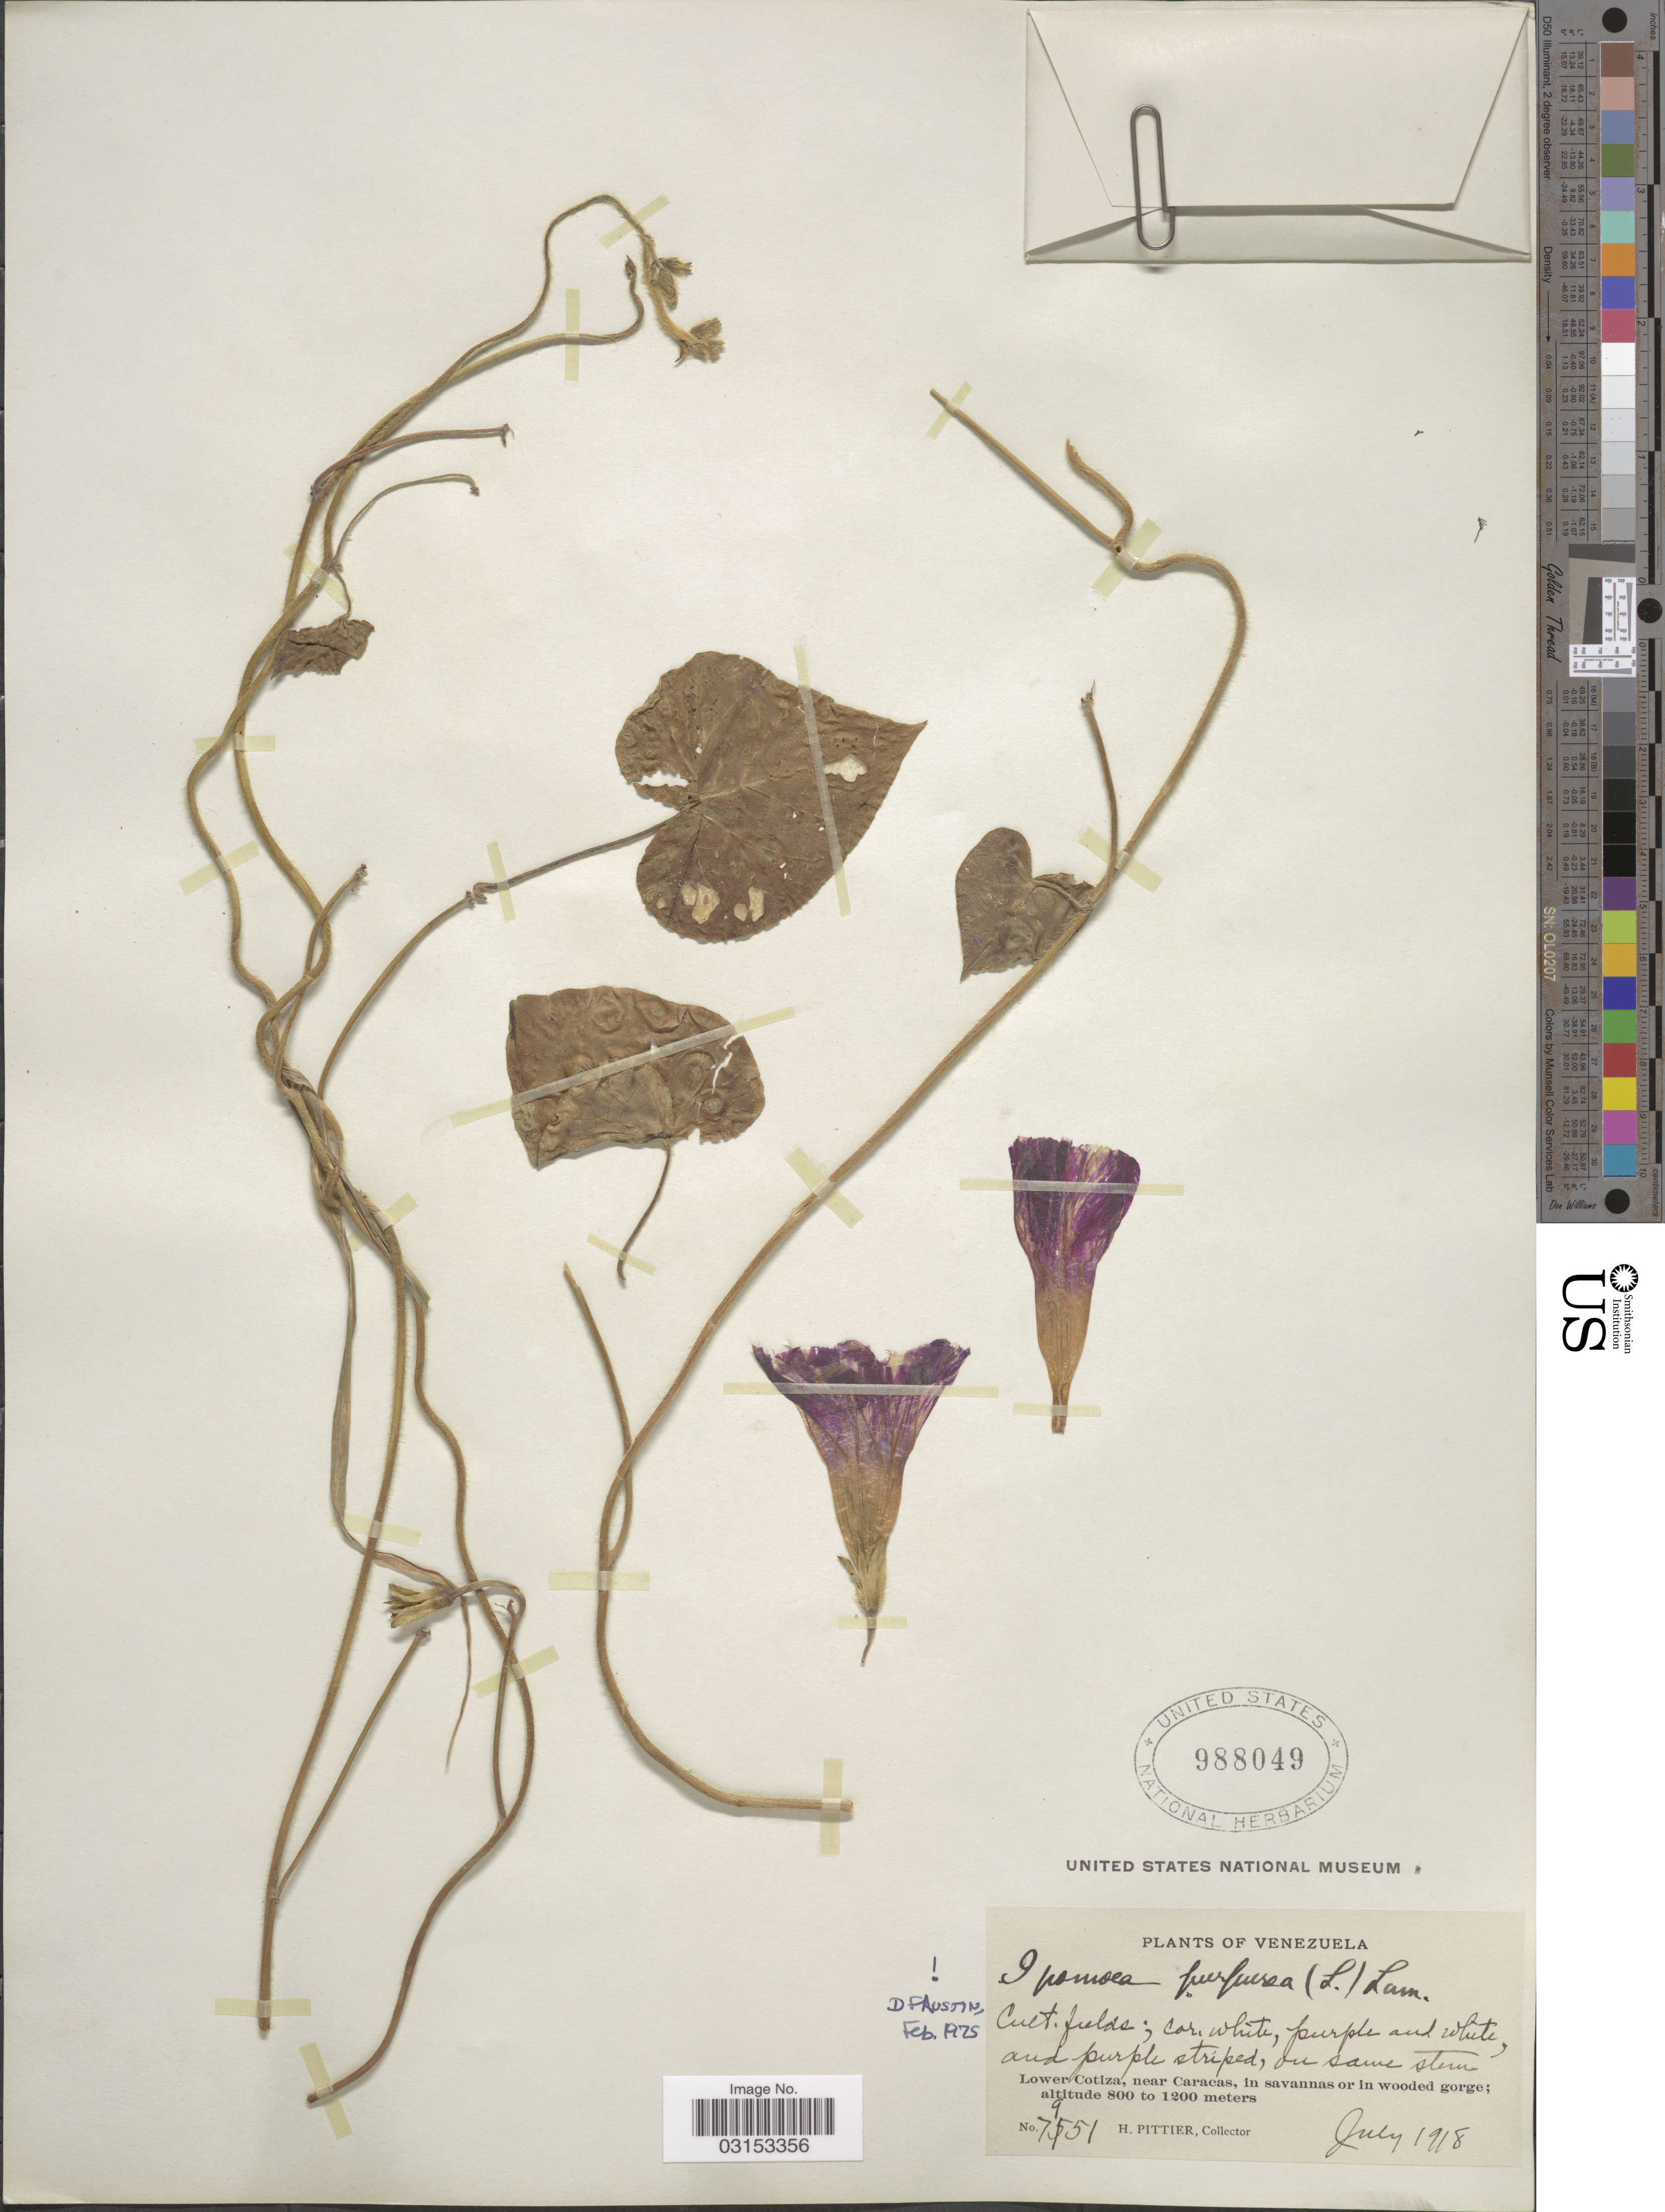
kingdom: Plantae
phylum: Tracheophyta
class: Magnoliopsida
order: Solanales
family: Convolvulaceae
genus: Ipomoea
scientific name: Ipomoea purpurea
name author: (L.) Roth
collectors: H. F. Pittier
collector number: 7951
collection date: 1918-07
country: Venezuela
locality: Lower Cotiza, near Caracas.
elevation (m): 800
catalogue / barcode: US 988049